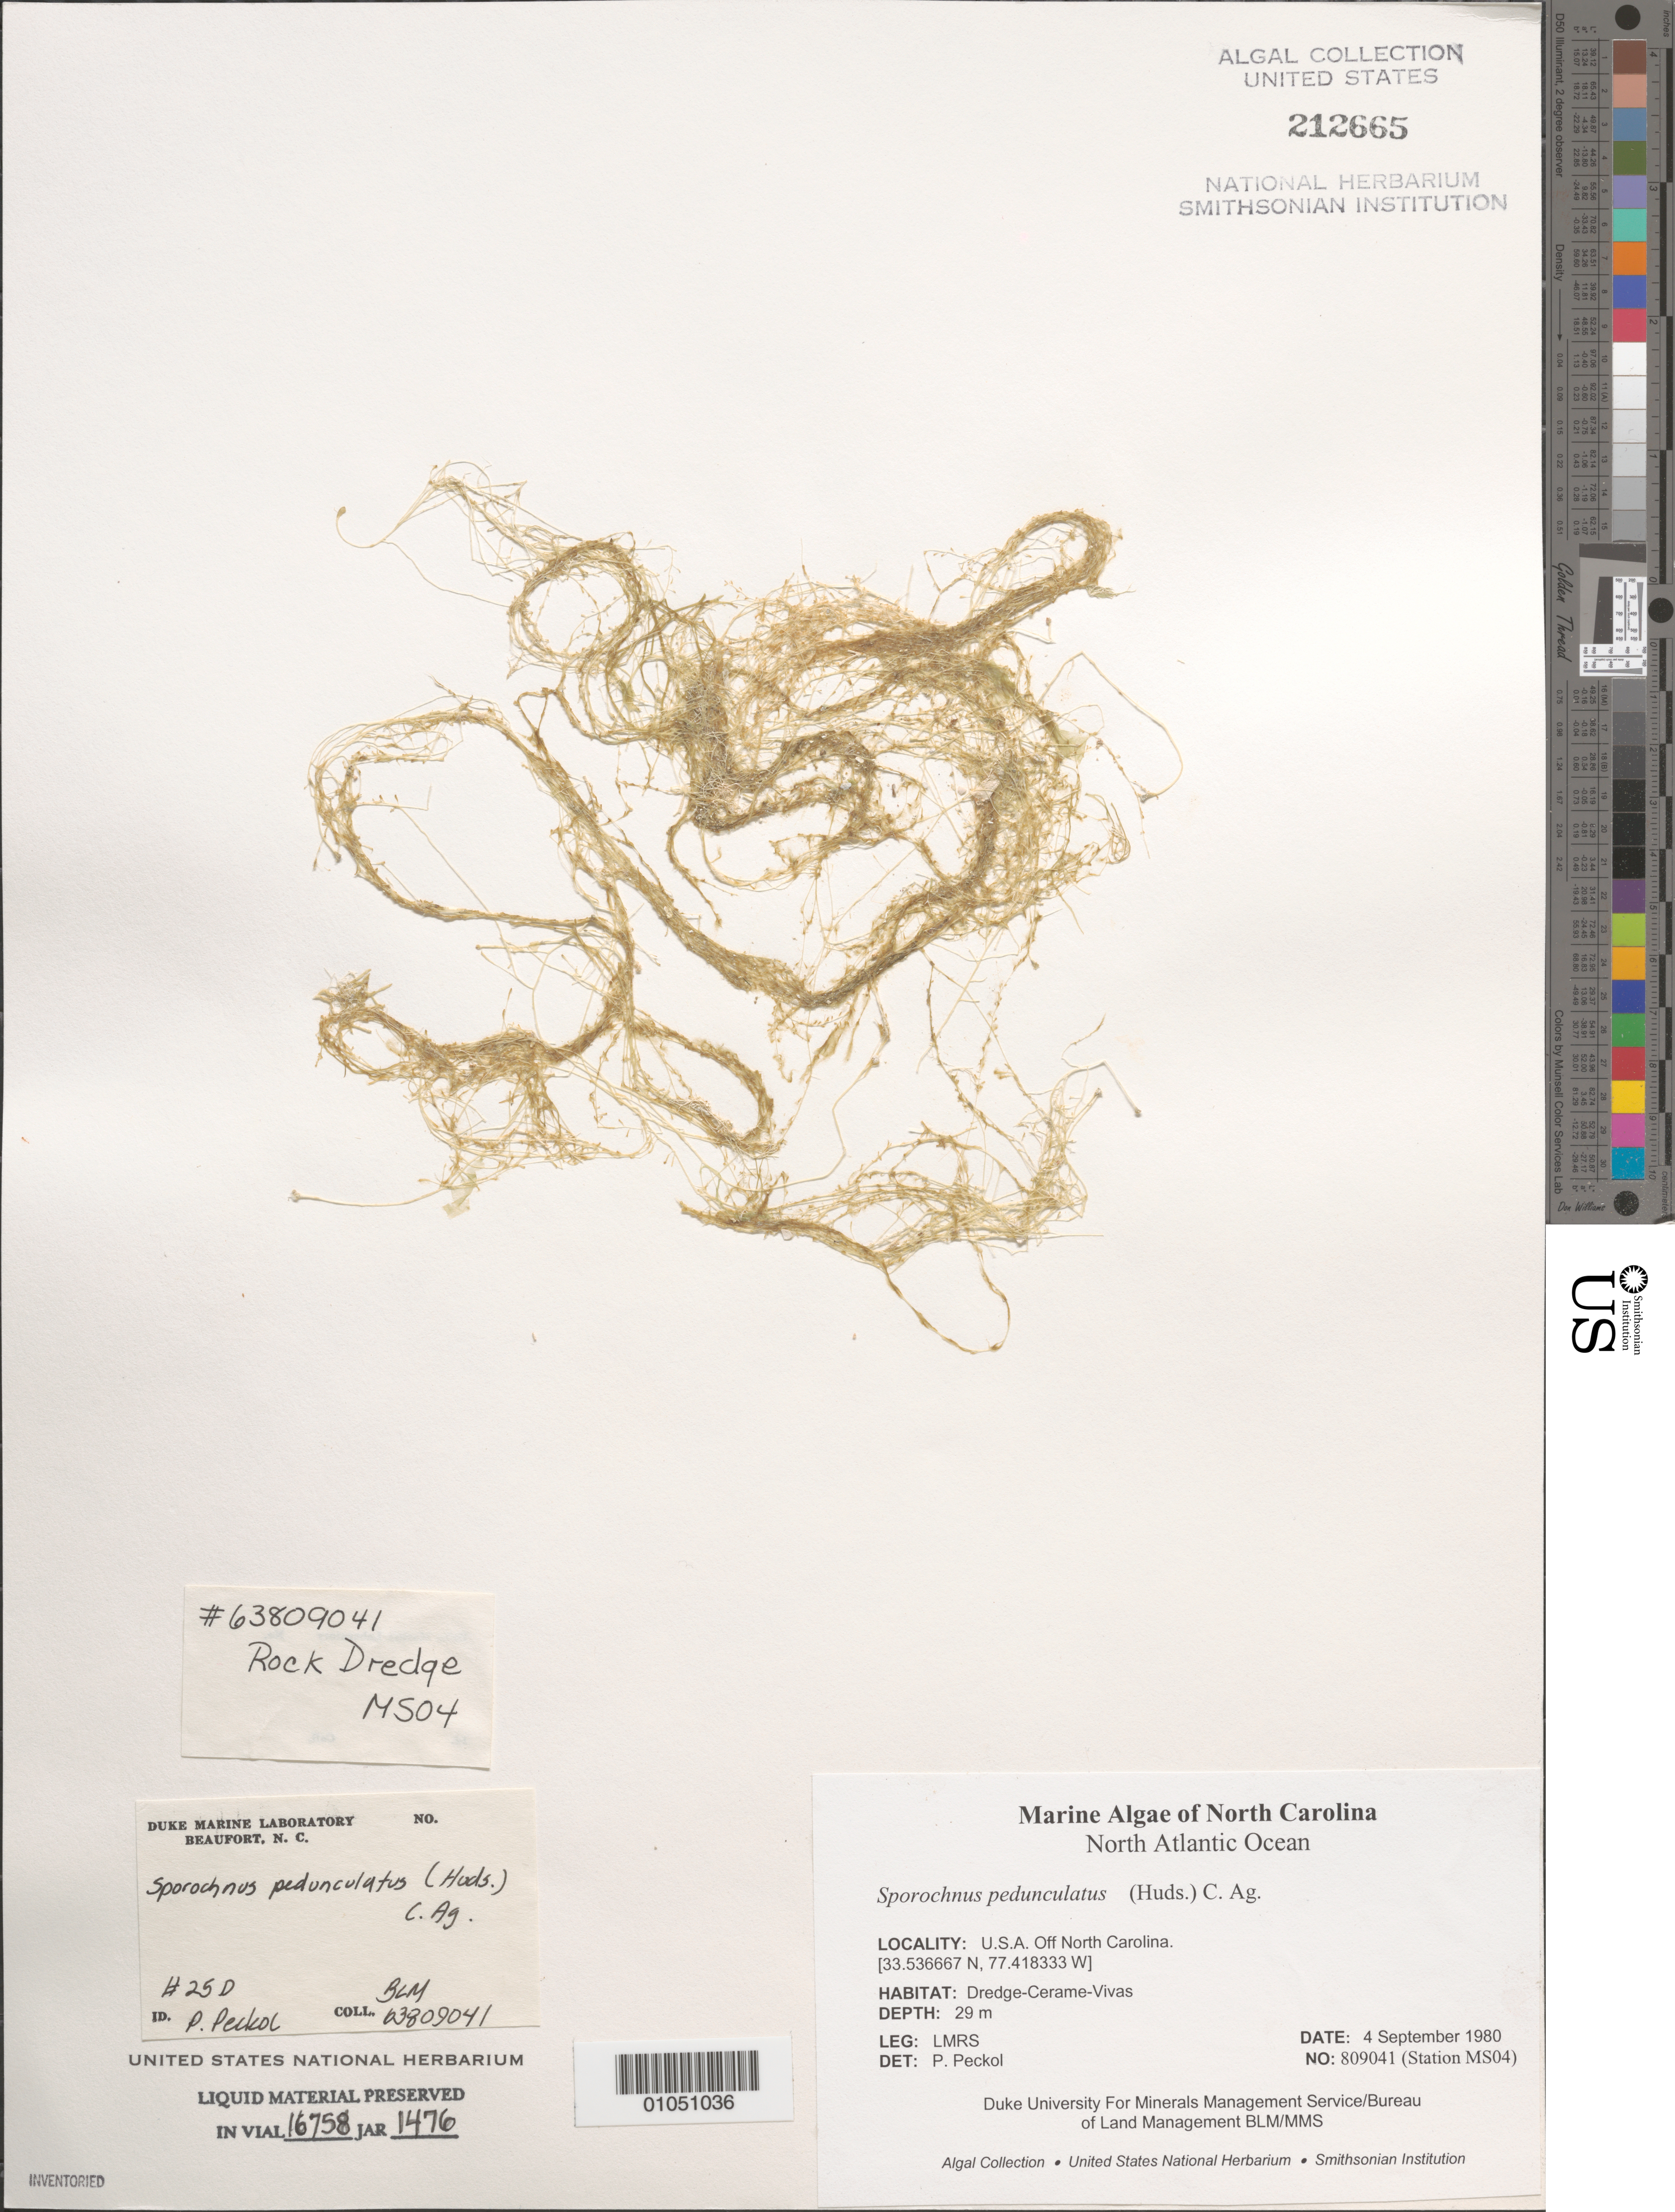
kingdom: Chromista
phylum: Ochrophyta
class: Phaeophyceae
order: Sporochnales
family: Sporochnaceae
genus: Sporochnus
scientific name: Sporochnus pedunculatus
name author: (Huds.) C. Agardh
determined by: Peckol, P.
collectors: LMRS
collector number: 809041 (Station MS04)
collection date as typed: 04 Sep 1980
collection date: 1980-09-04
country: United States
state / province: North Carolina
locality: North Atlantic Ocean off North Carolina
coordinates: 33.536667 N, 77.418333 W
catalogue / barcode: US 212665